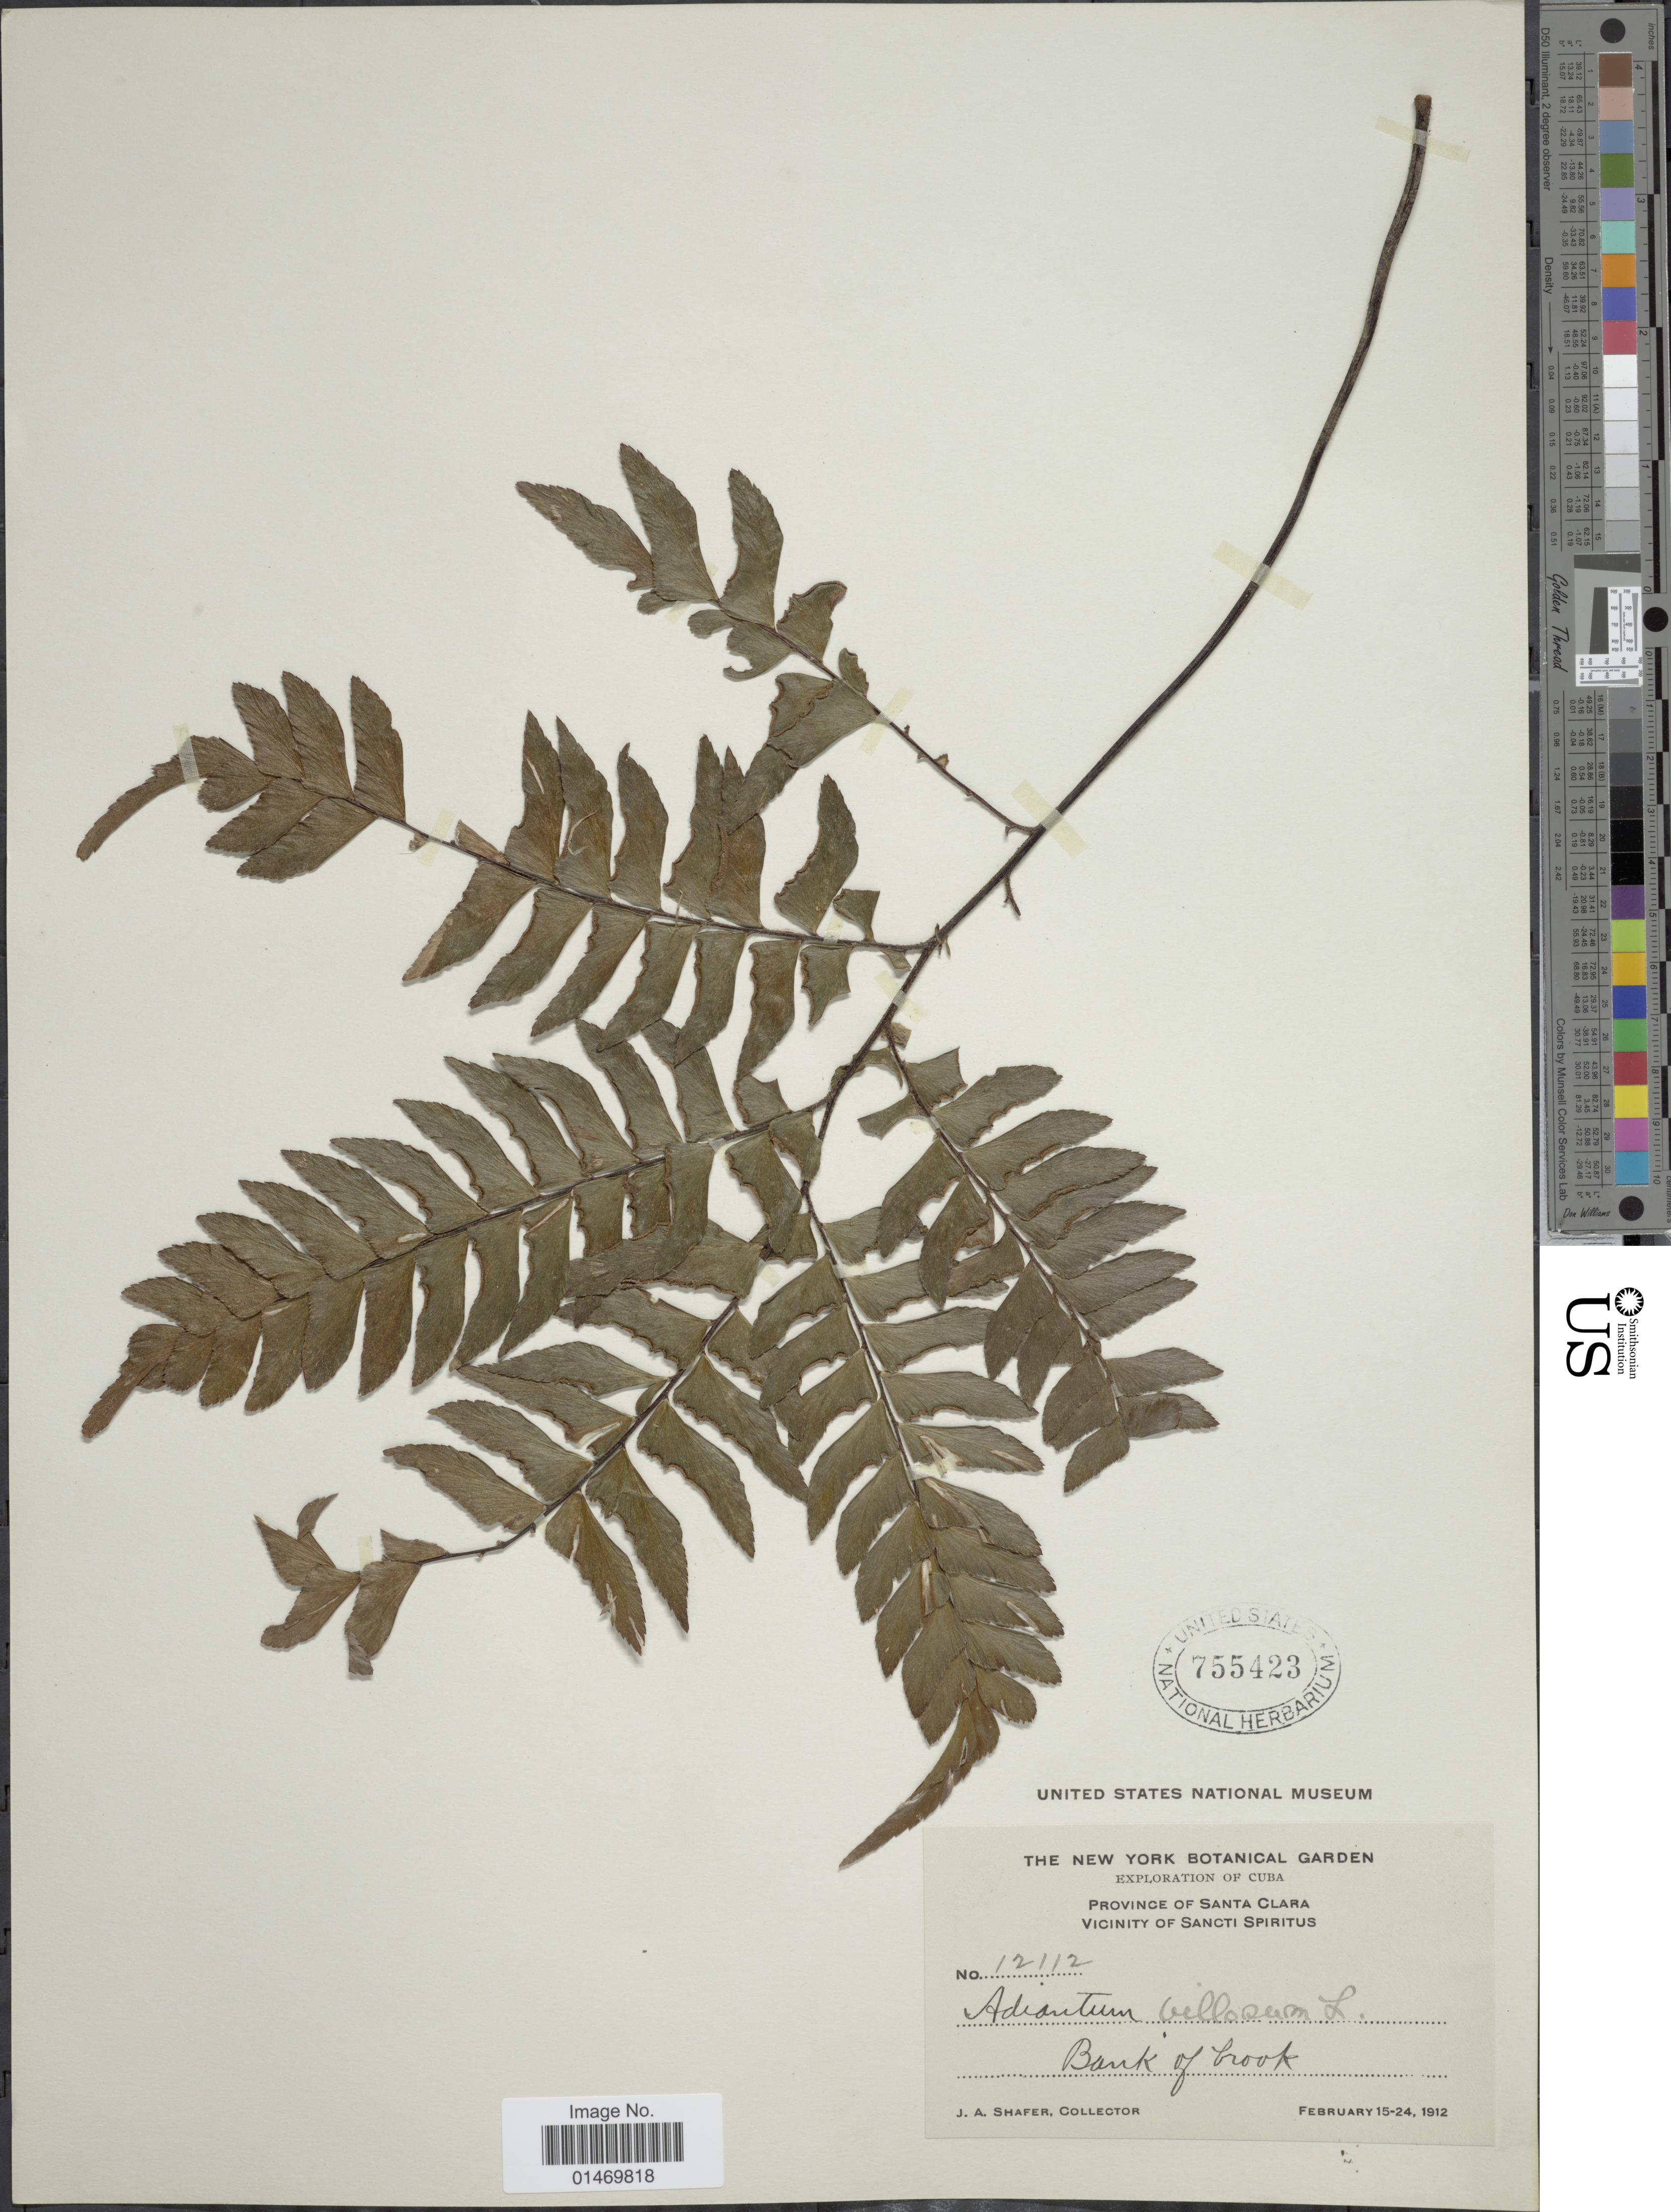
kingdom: Plantae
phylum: Tracheophyta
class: Polypodiopsida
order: Polypodiales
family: Pteridaceae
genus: Adiantum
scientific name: Adiantum villosum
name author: L.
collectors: J. A. Shafer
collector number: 12112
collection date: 1912-02-15/1912-02-24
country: Cuba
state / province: Las Villas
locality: Cuba, Province of Santa Clara, Vicinity of Sancti Spiritus.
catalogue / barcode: US 755423